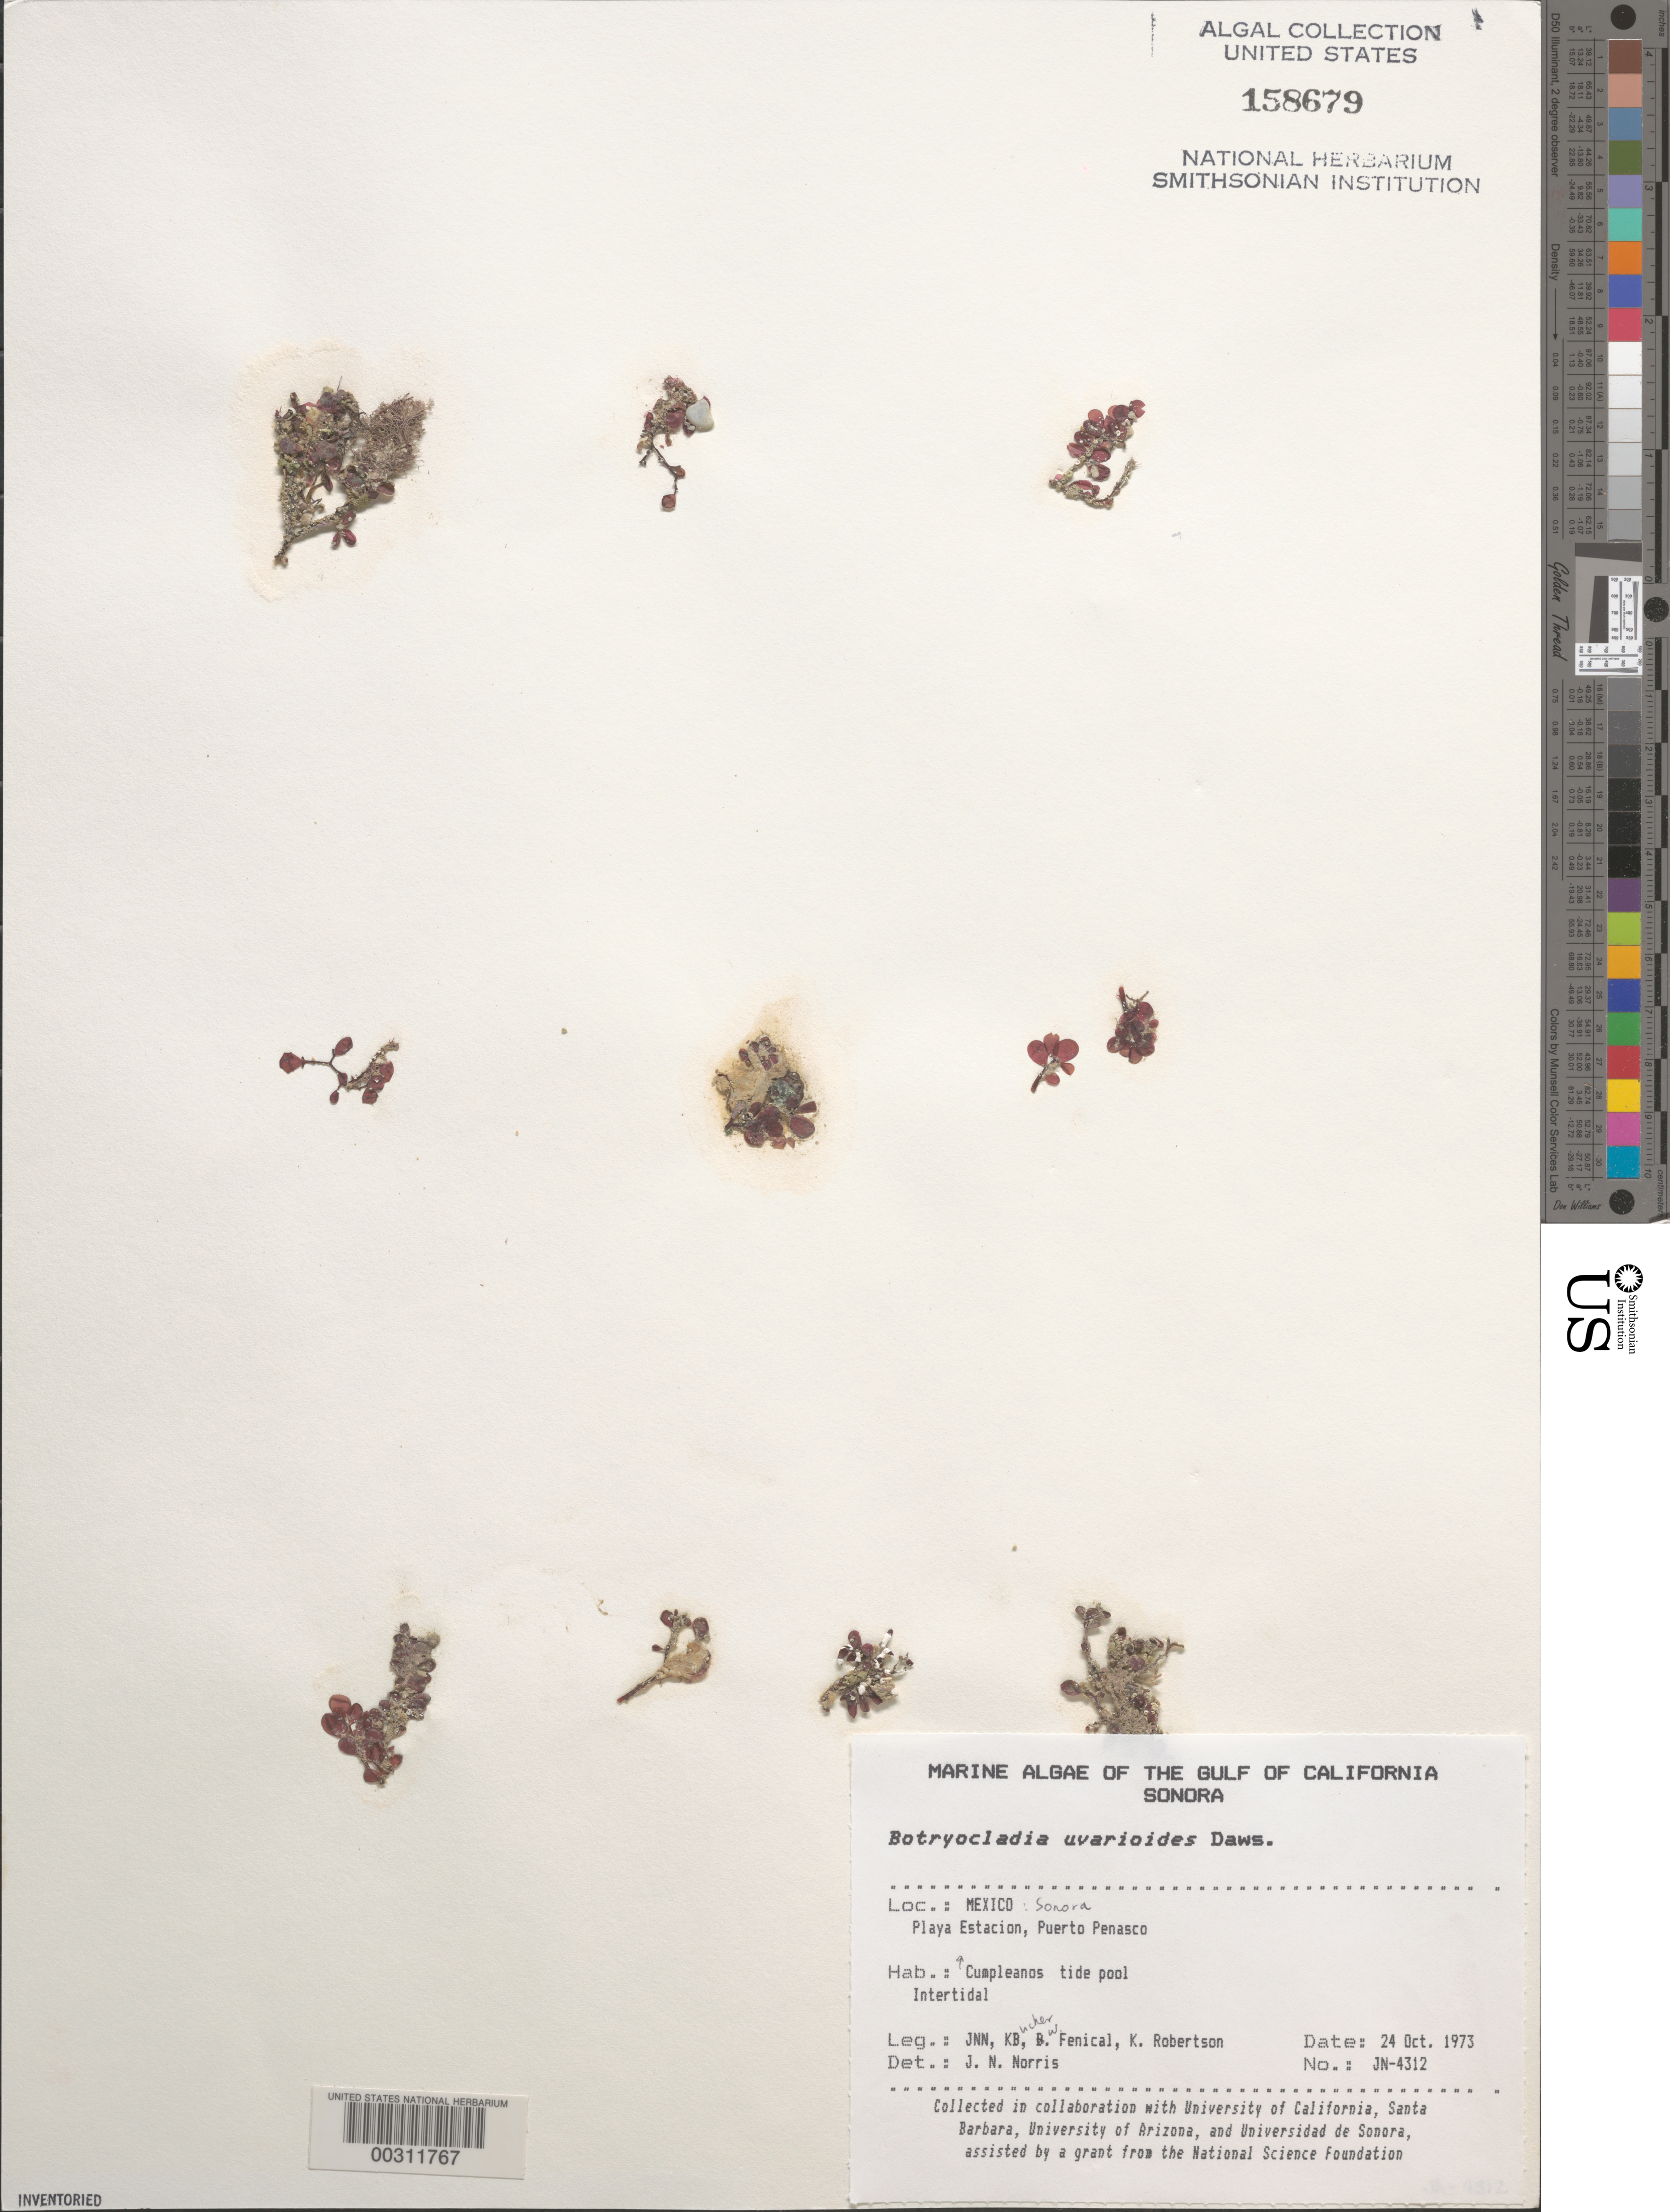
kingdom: Plantae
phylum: Rhodophyta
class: Florideophyceae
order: Rhodymeniales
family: Rhodymeniaceae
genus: Botryocladia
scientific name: Botryocladia uvarioides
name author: E.Y. Dawson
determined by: Norris, James N.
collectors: J. N. Norris, K. E. Bucher, W. Fenical & K. Robertson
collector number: JN-4312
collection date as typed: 24 Oct 1973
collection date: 1973-10-24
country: Mexico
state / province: Sonora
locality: Playa Estacion, Puerto Penasco, Cumpleanos Tide Pool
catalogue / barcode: US 158679